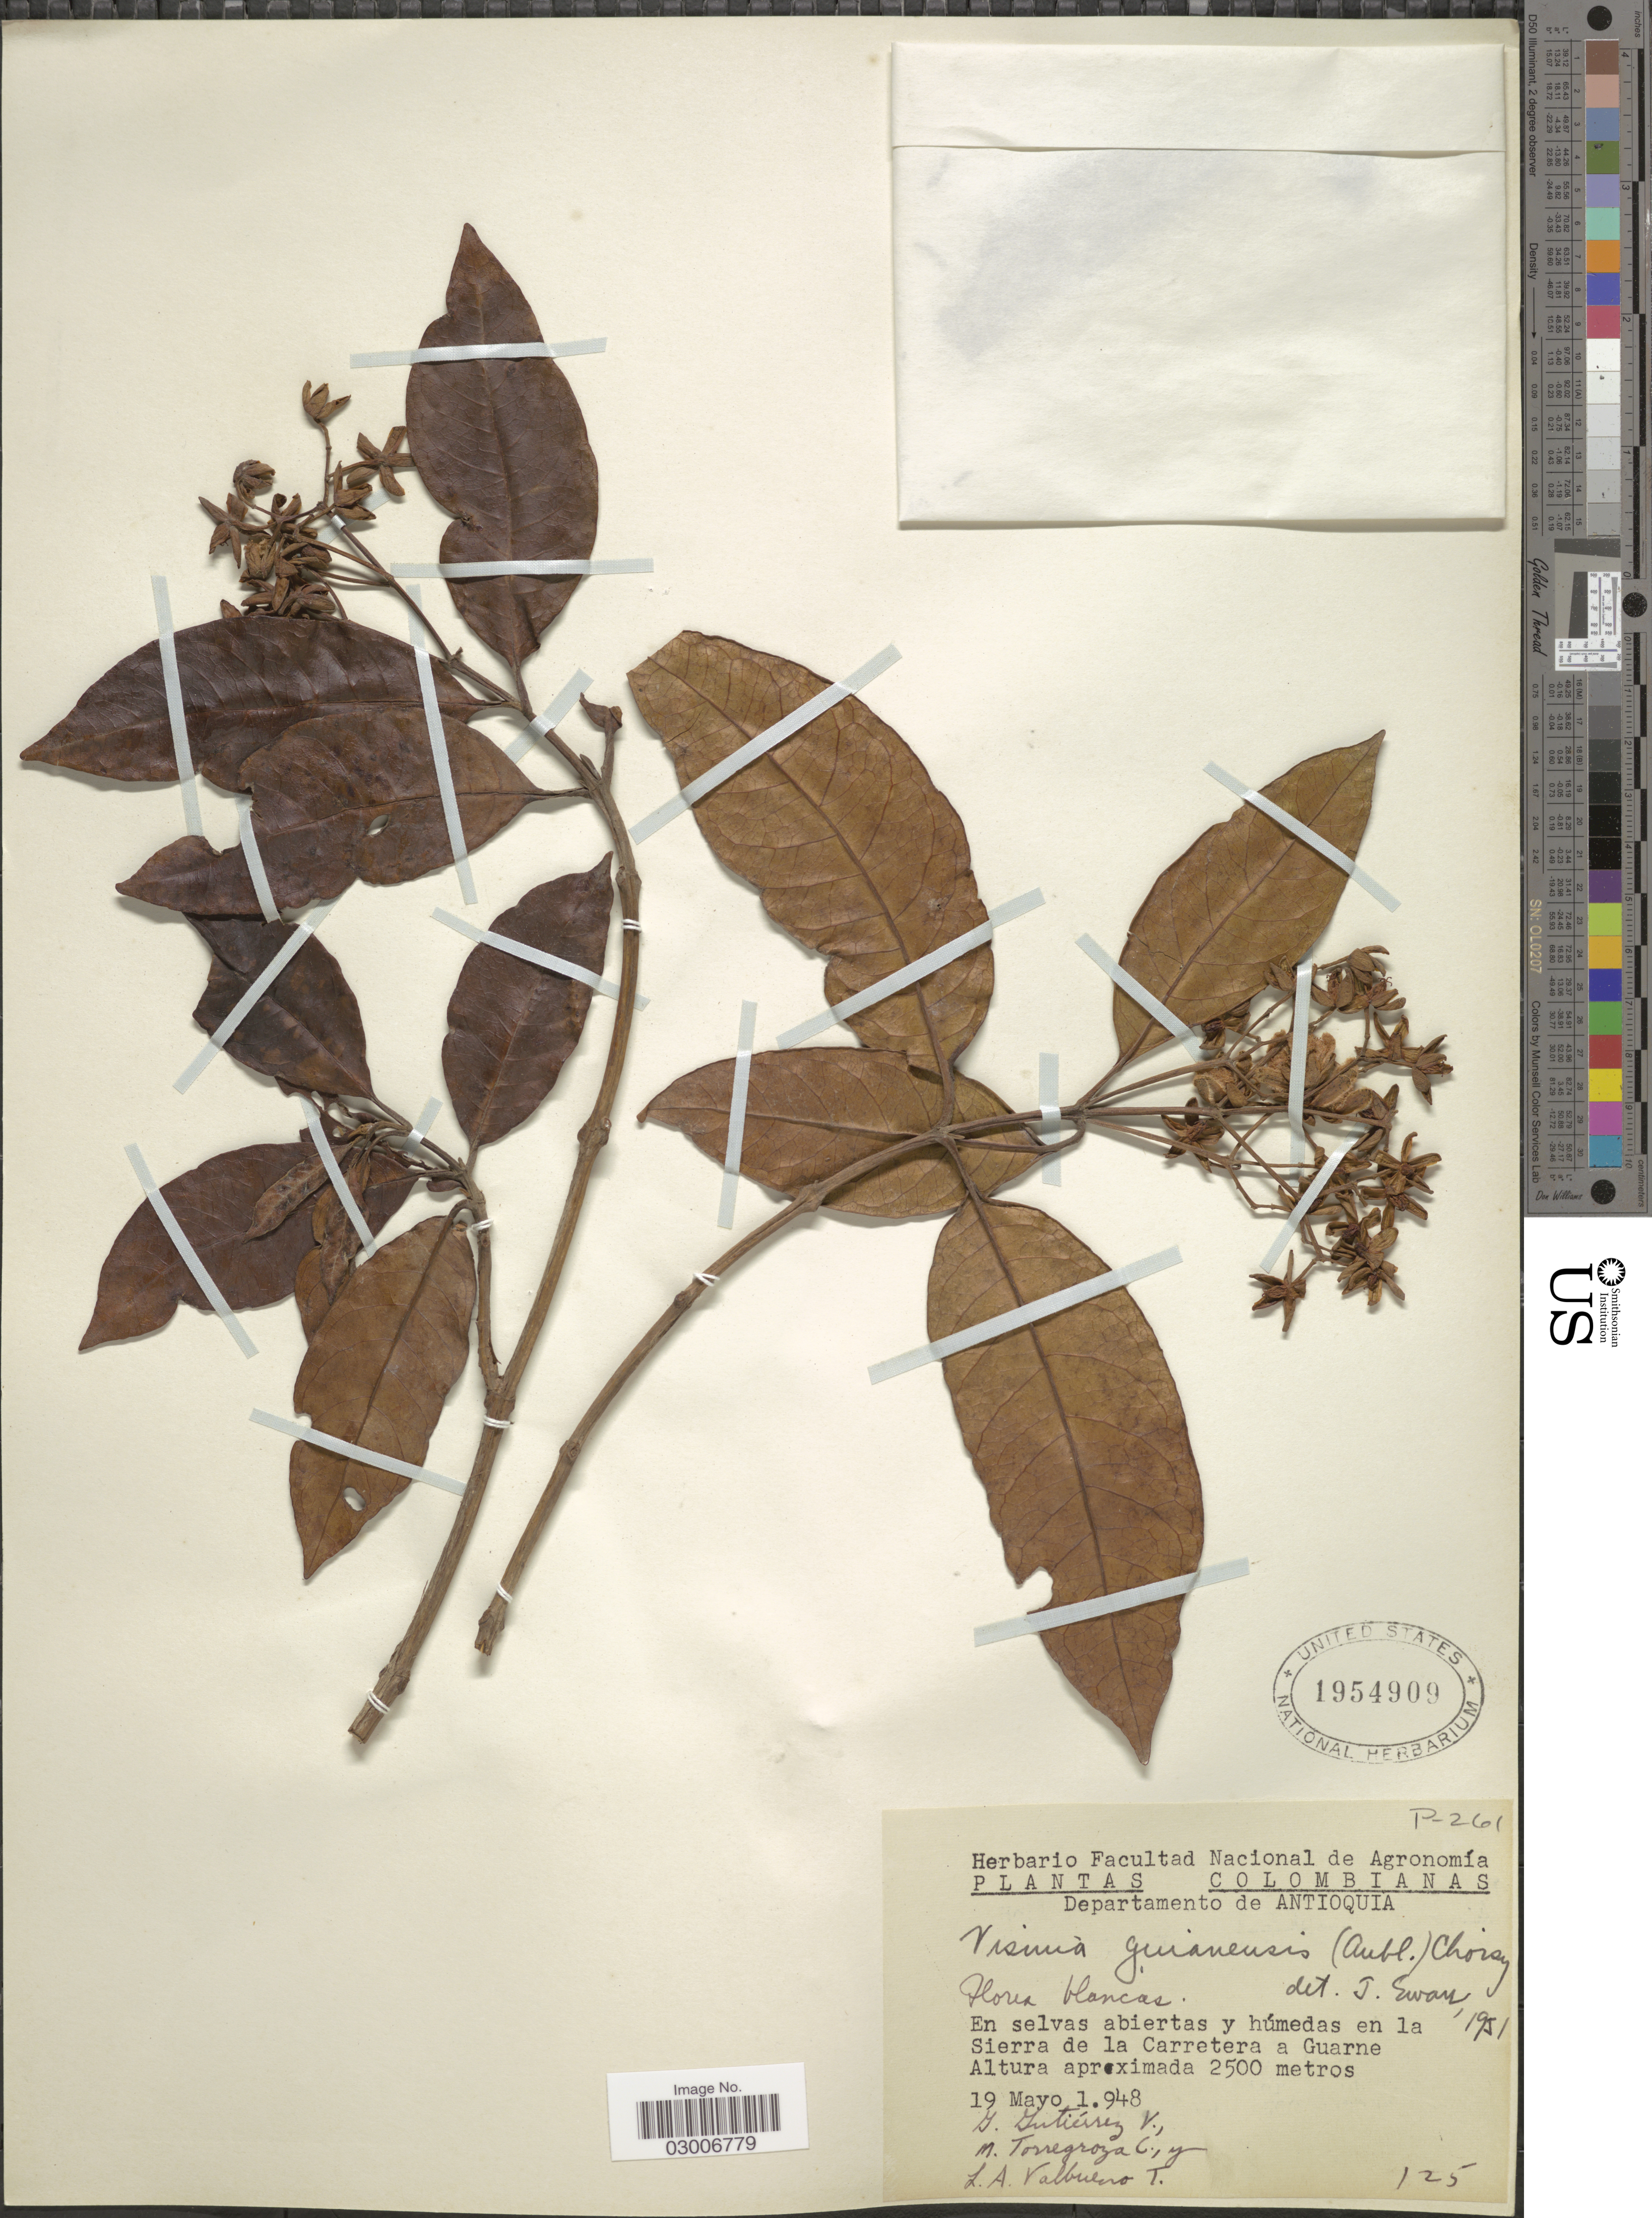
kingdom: Plantae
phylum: Tracheophyta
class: Magnoliopsida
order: Malpighiales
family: Hypericaceae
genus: Vismia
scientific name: Vismia laevis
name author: Triana & Planch.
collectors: G. Gutiérrez V., M. Torregroza C. & L. Valbuena T.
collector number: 125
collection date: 1948-05-19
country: Colombia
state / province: Antioquia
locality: Departamento de Antioquia, En selvas abiertas y húmedas en la Sierra de la Carretera a Guarne.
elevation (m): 2500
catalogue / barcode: US 1954909